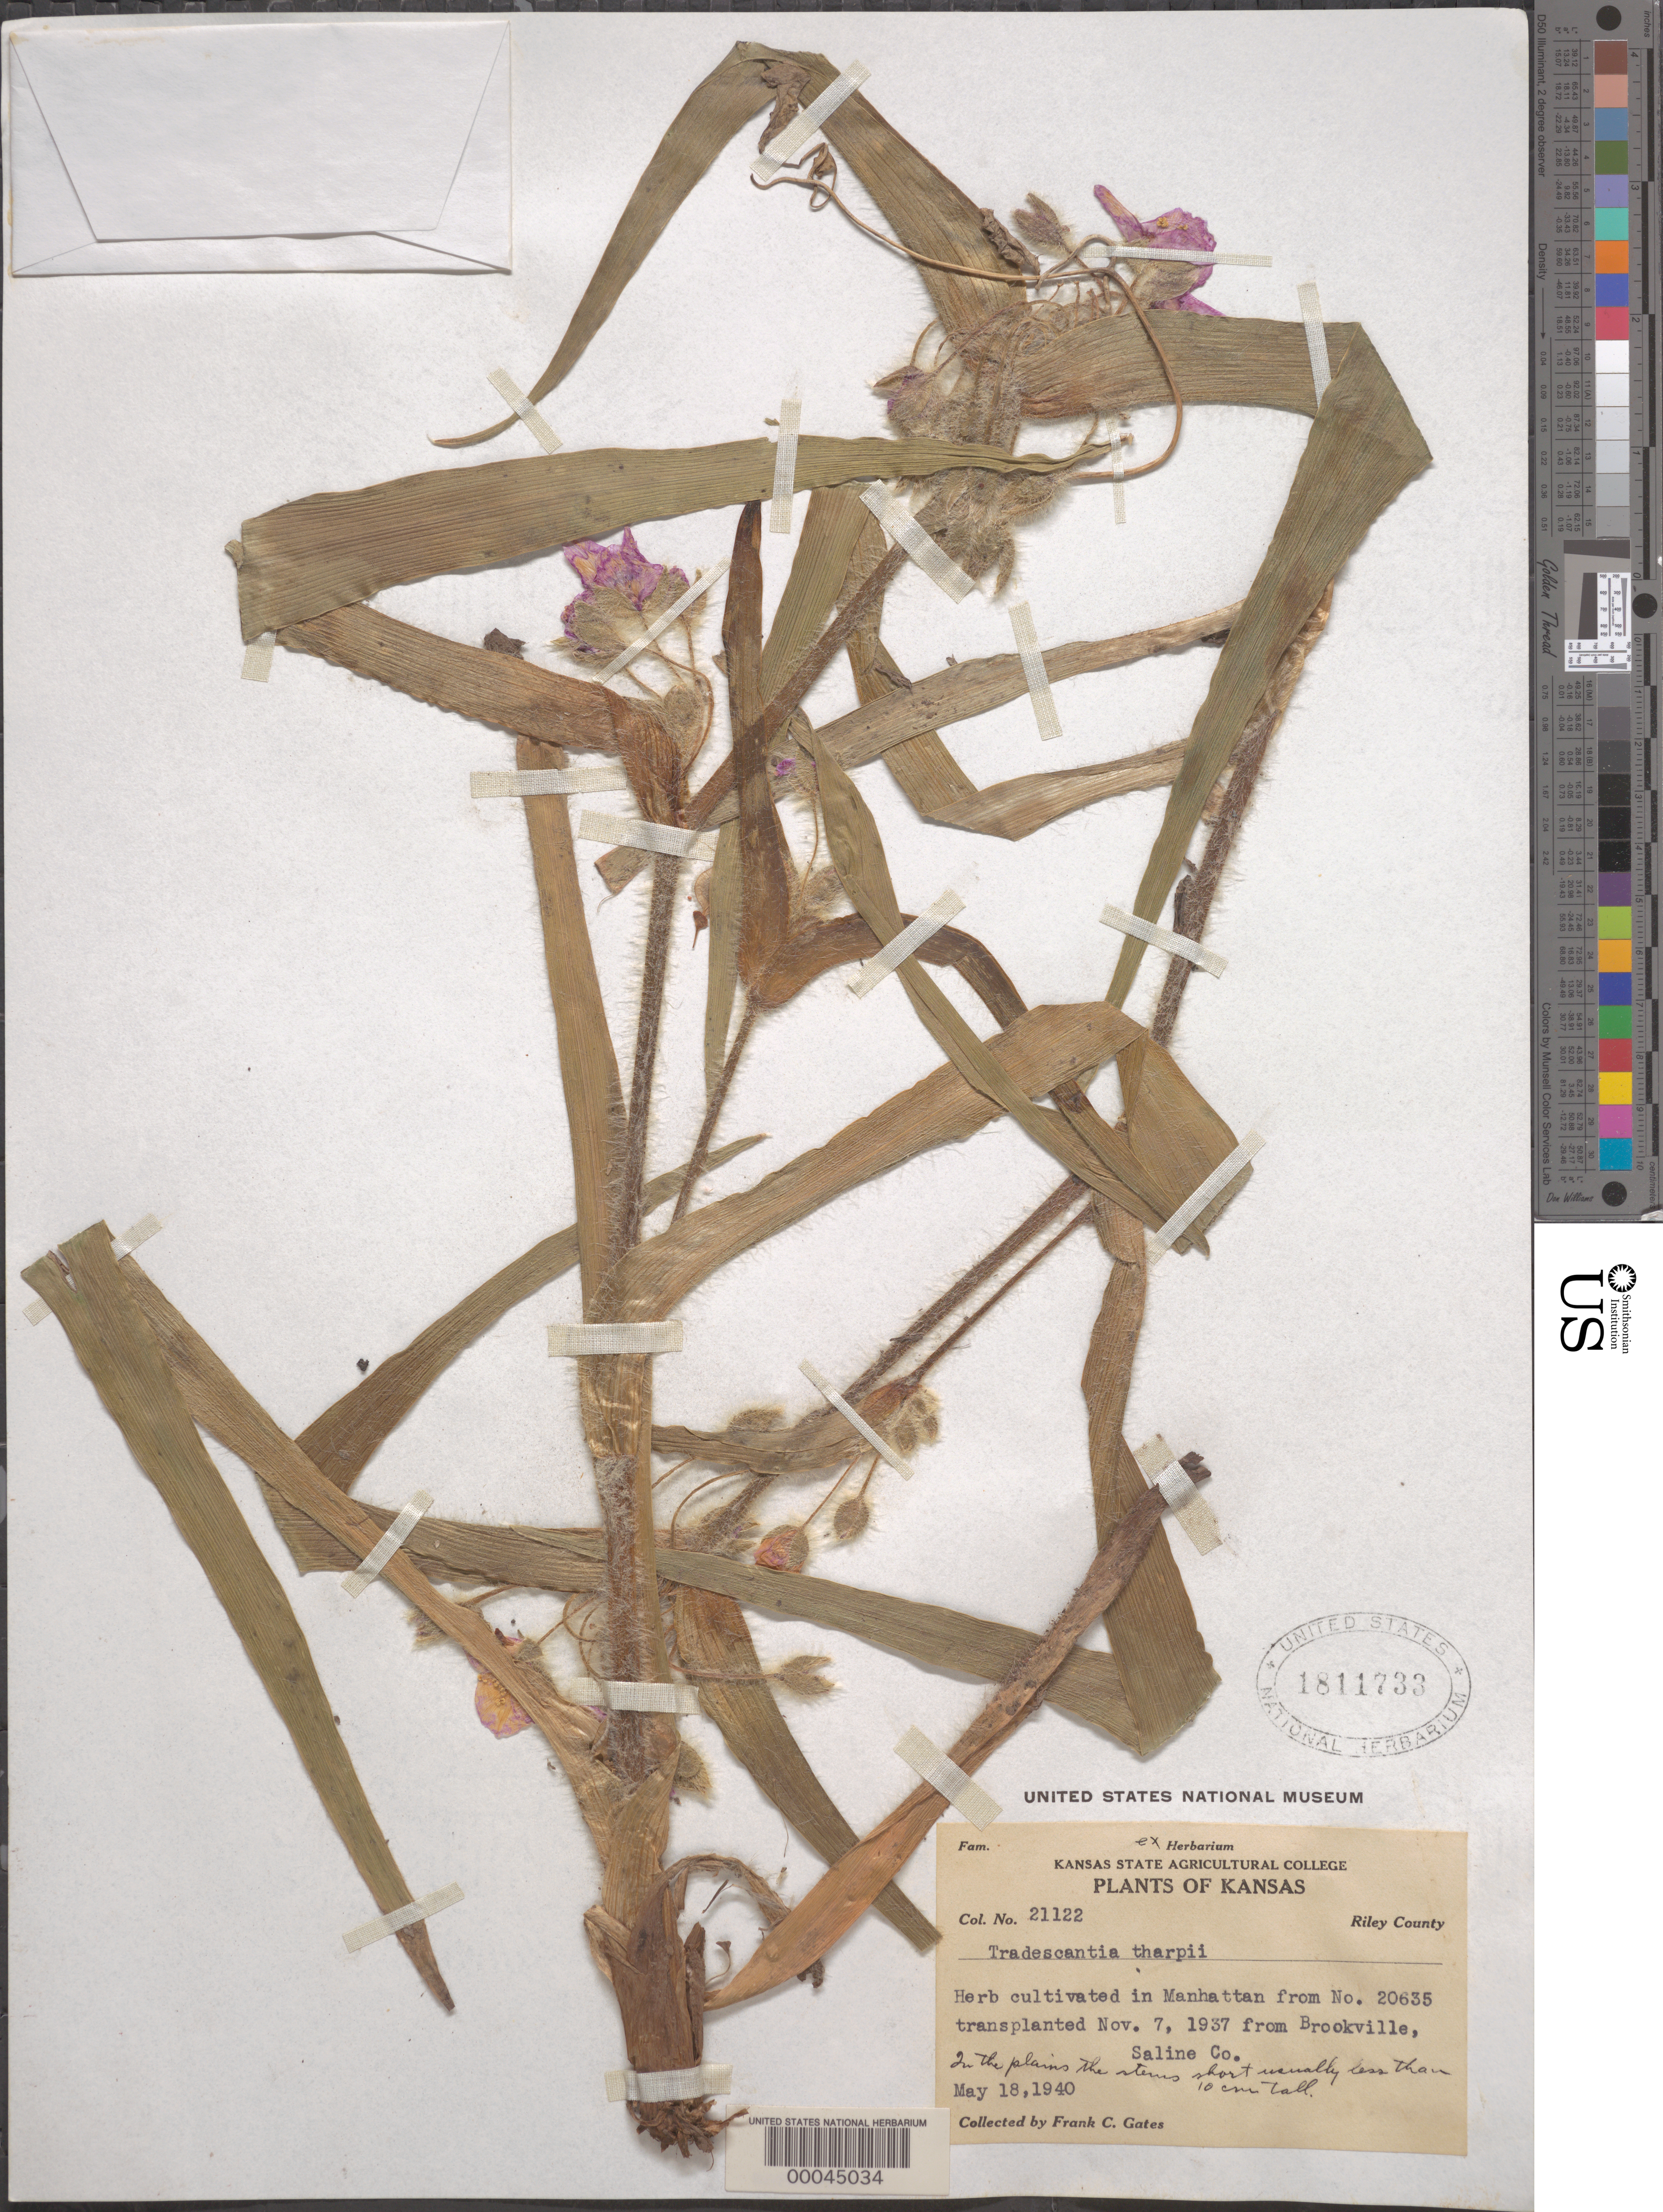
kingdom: Plantae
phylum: Tracheophyta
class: Liliopsida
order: Commelinales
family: Commelinaceae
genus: Tradescantia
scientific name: Tradescantia tharpii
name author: E.S. Anderson & Woodson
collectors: F. C. Gates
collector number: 21122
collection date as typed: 18 May 1940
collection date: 1940-05-18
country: United States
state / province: Kansas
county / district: Saline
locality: Brookville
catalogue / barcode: US 1811733